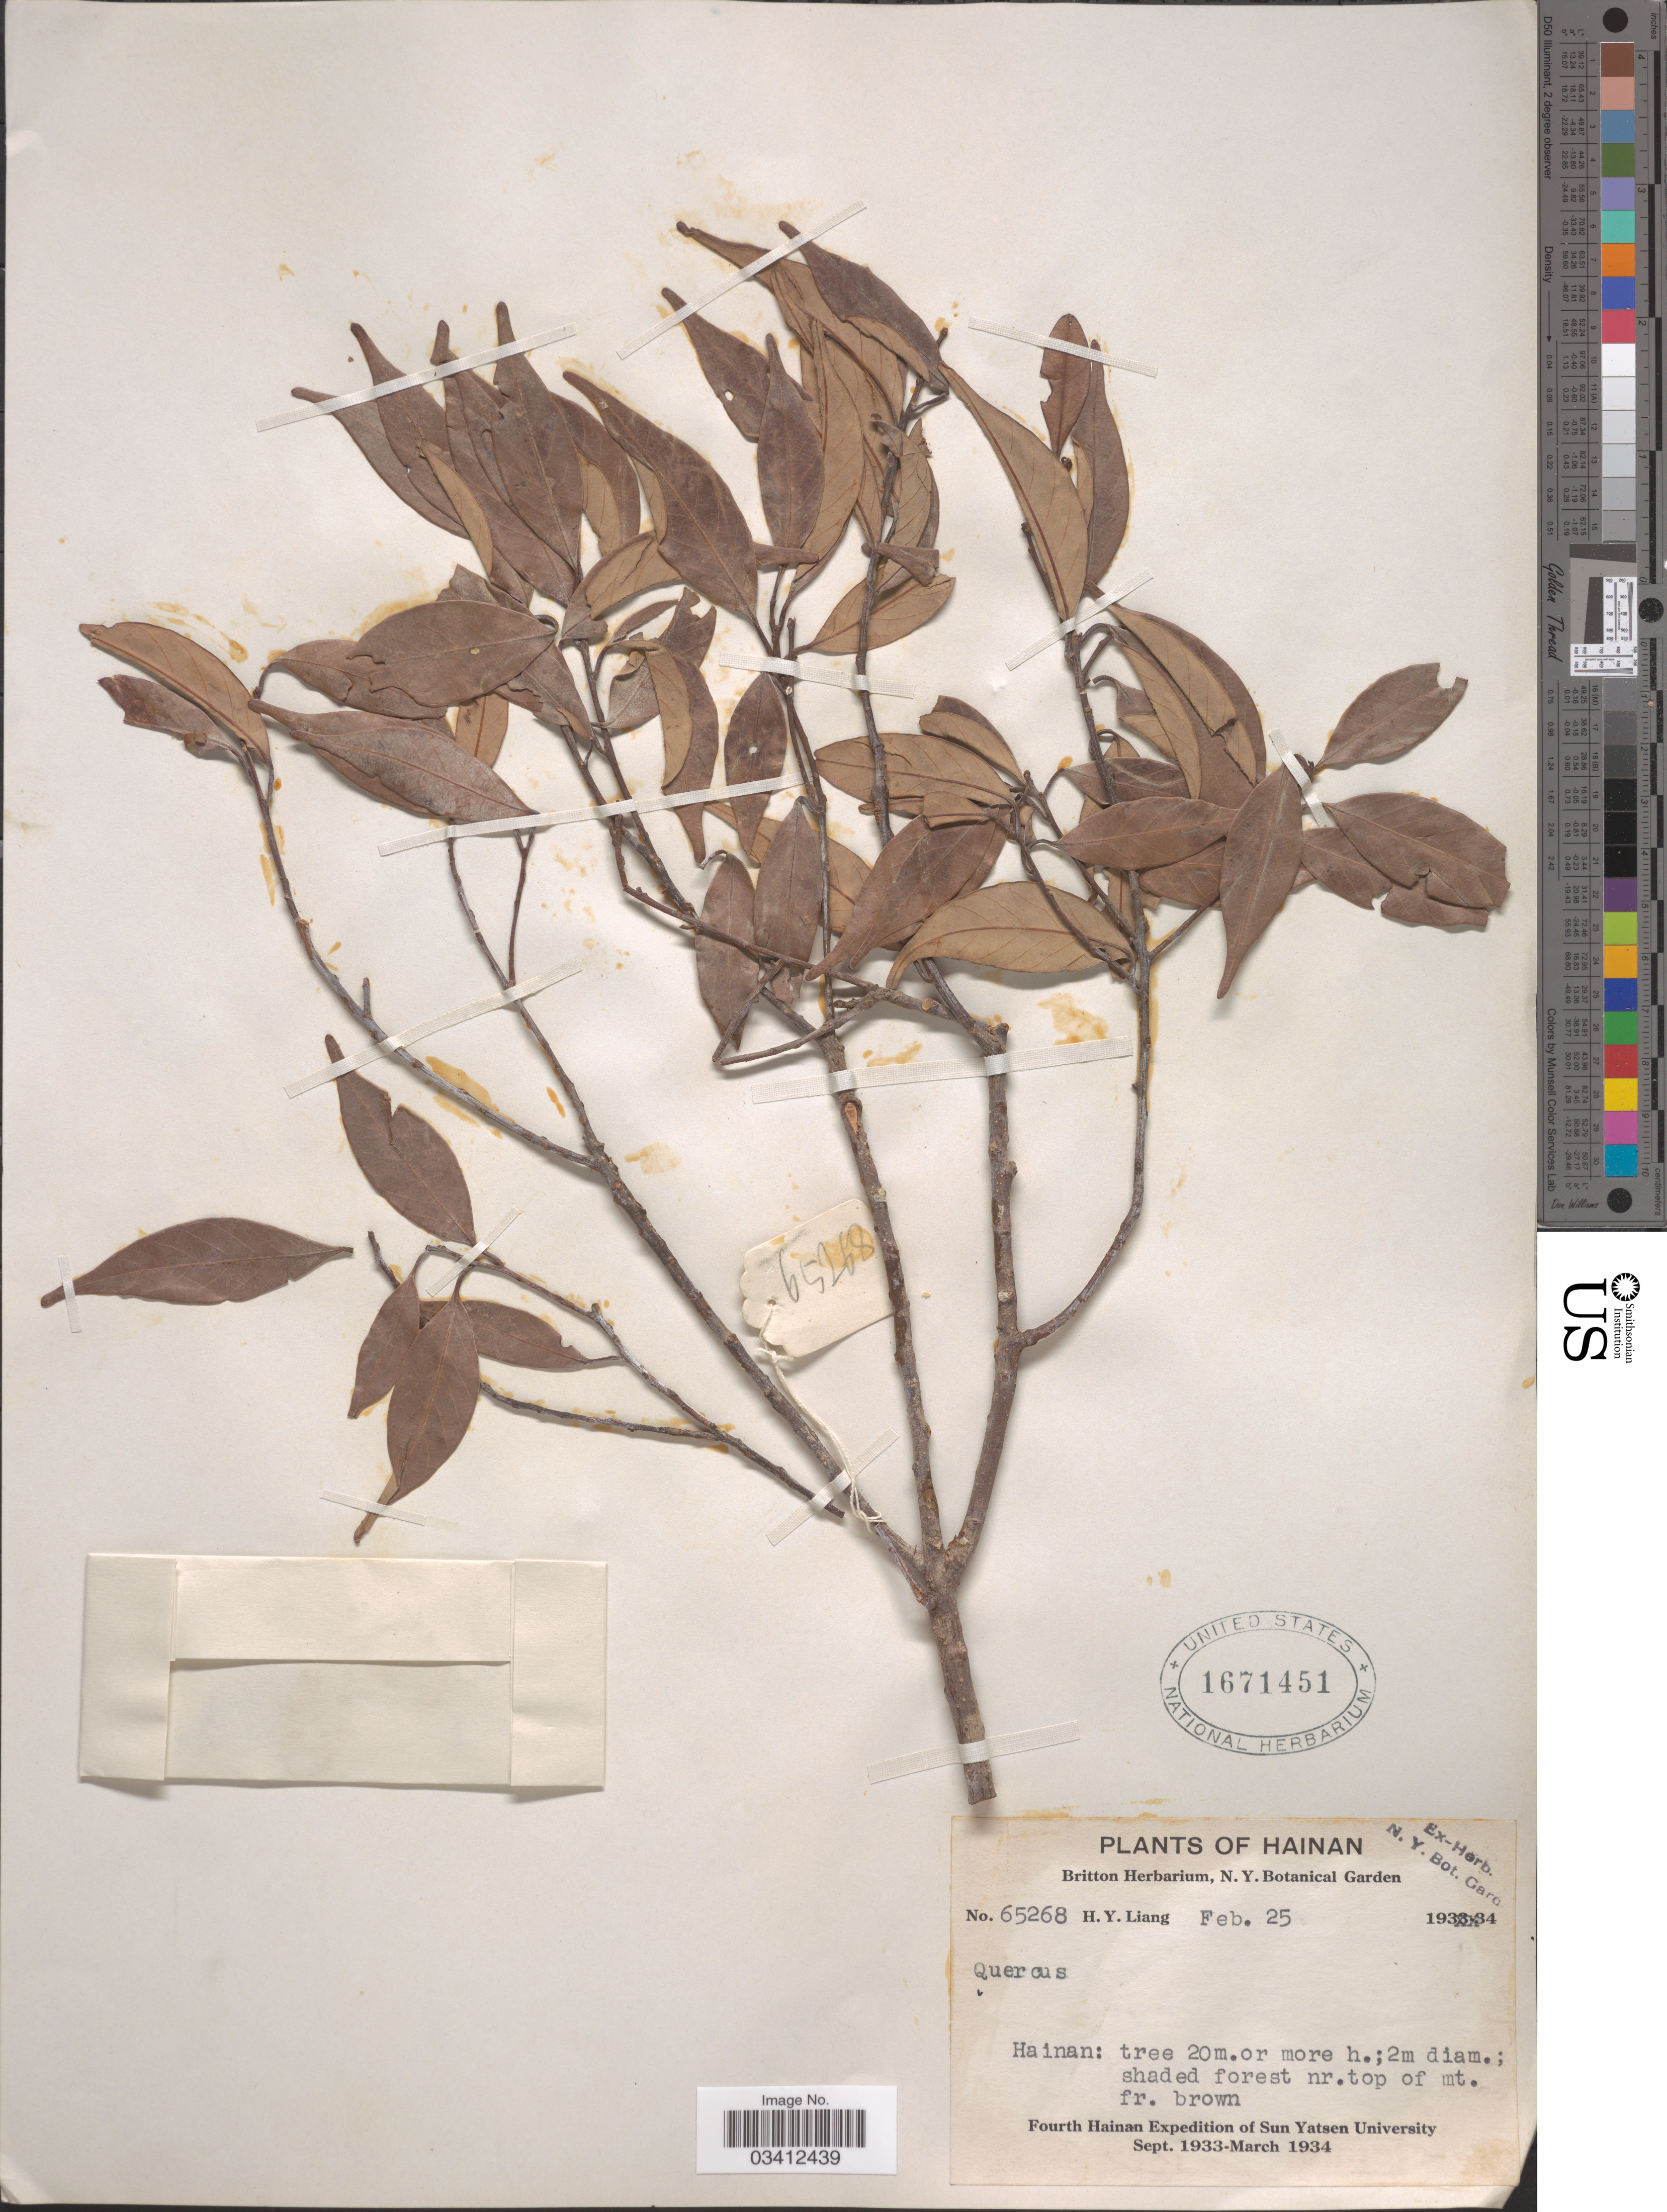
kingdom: Plantae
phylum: Tracheophyta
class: Magnoliopsida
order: Fagales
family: Fagaceae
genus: Quercus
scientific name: Quercus sp.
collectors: H. Y. Liang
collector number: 65268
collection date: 1934-02-25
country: China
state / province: Hainan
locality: Nr. top of mt.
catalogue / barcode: US 1671451